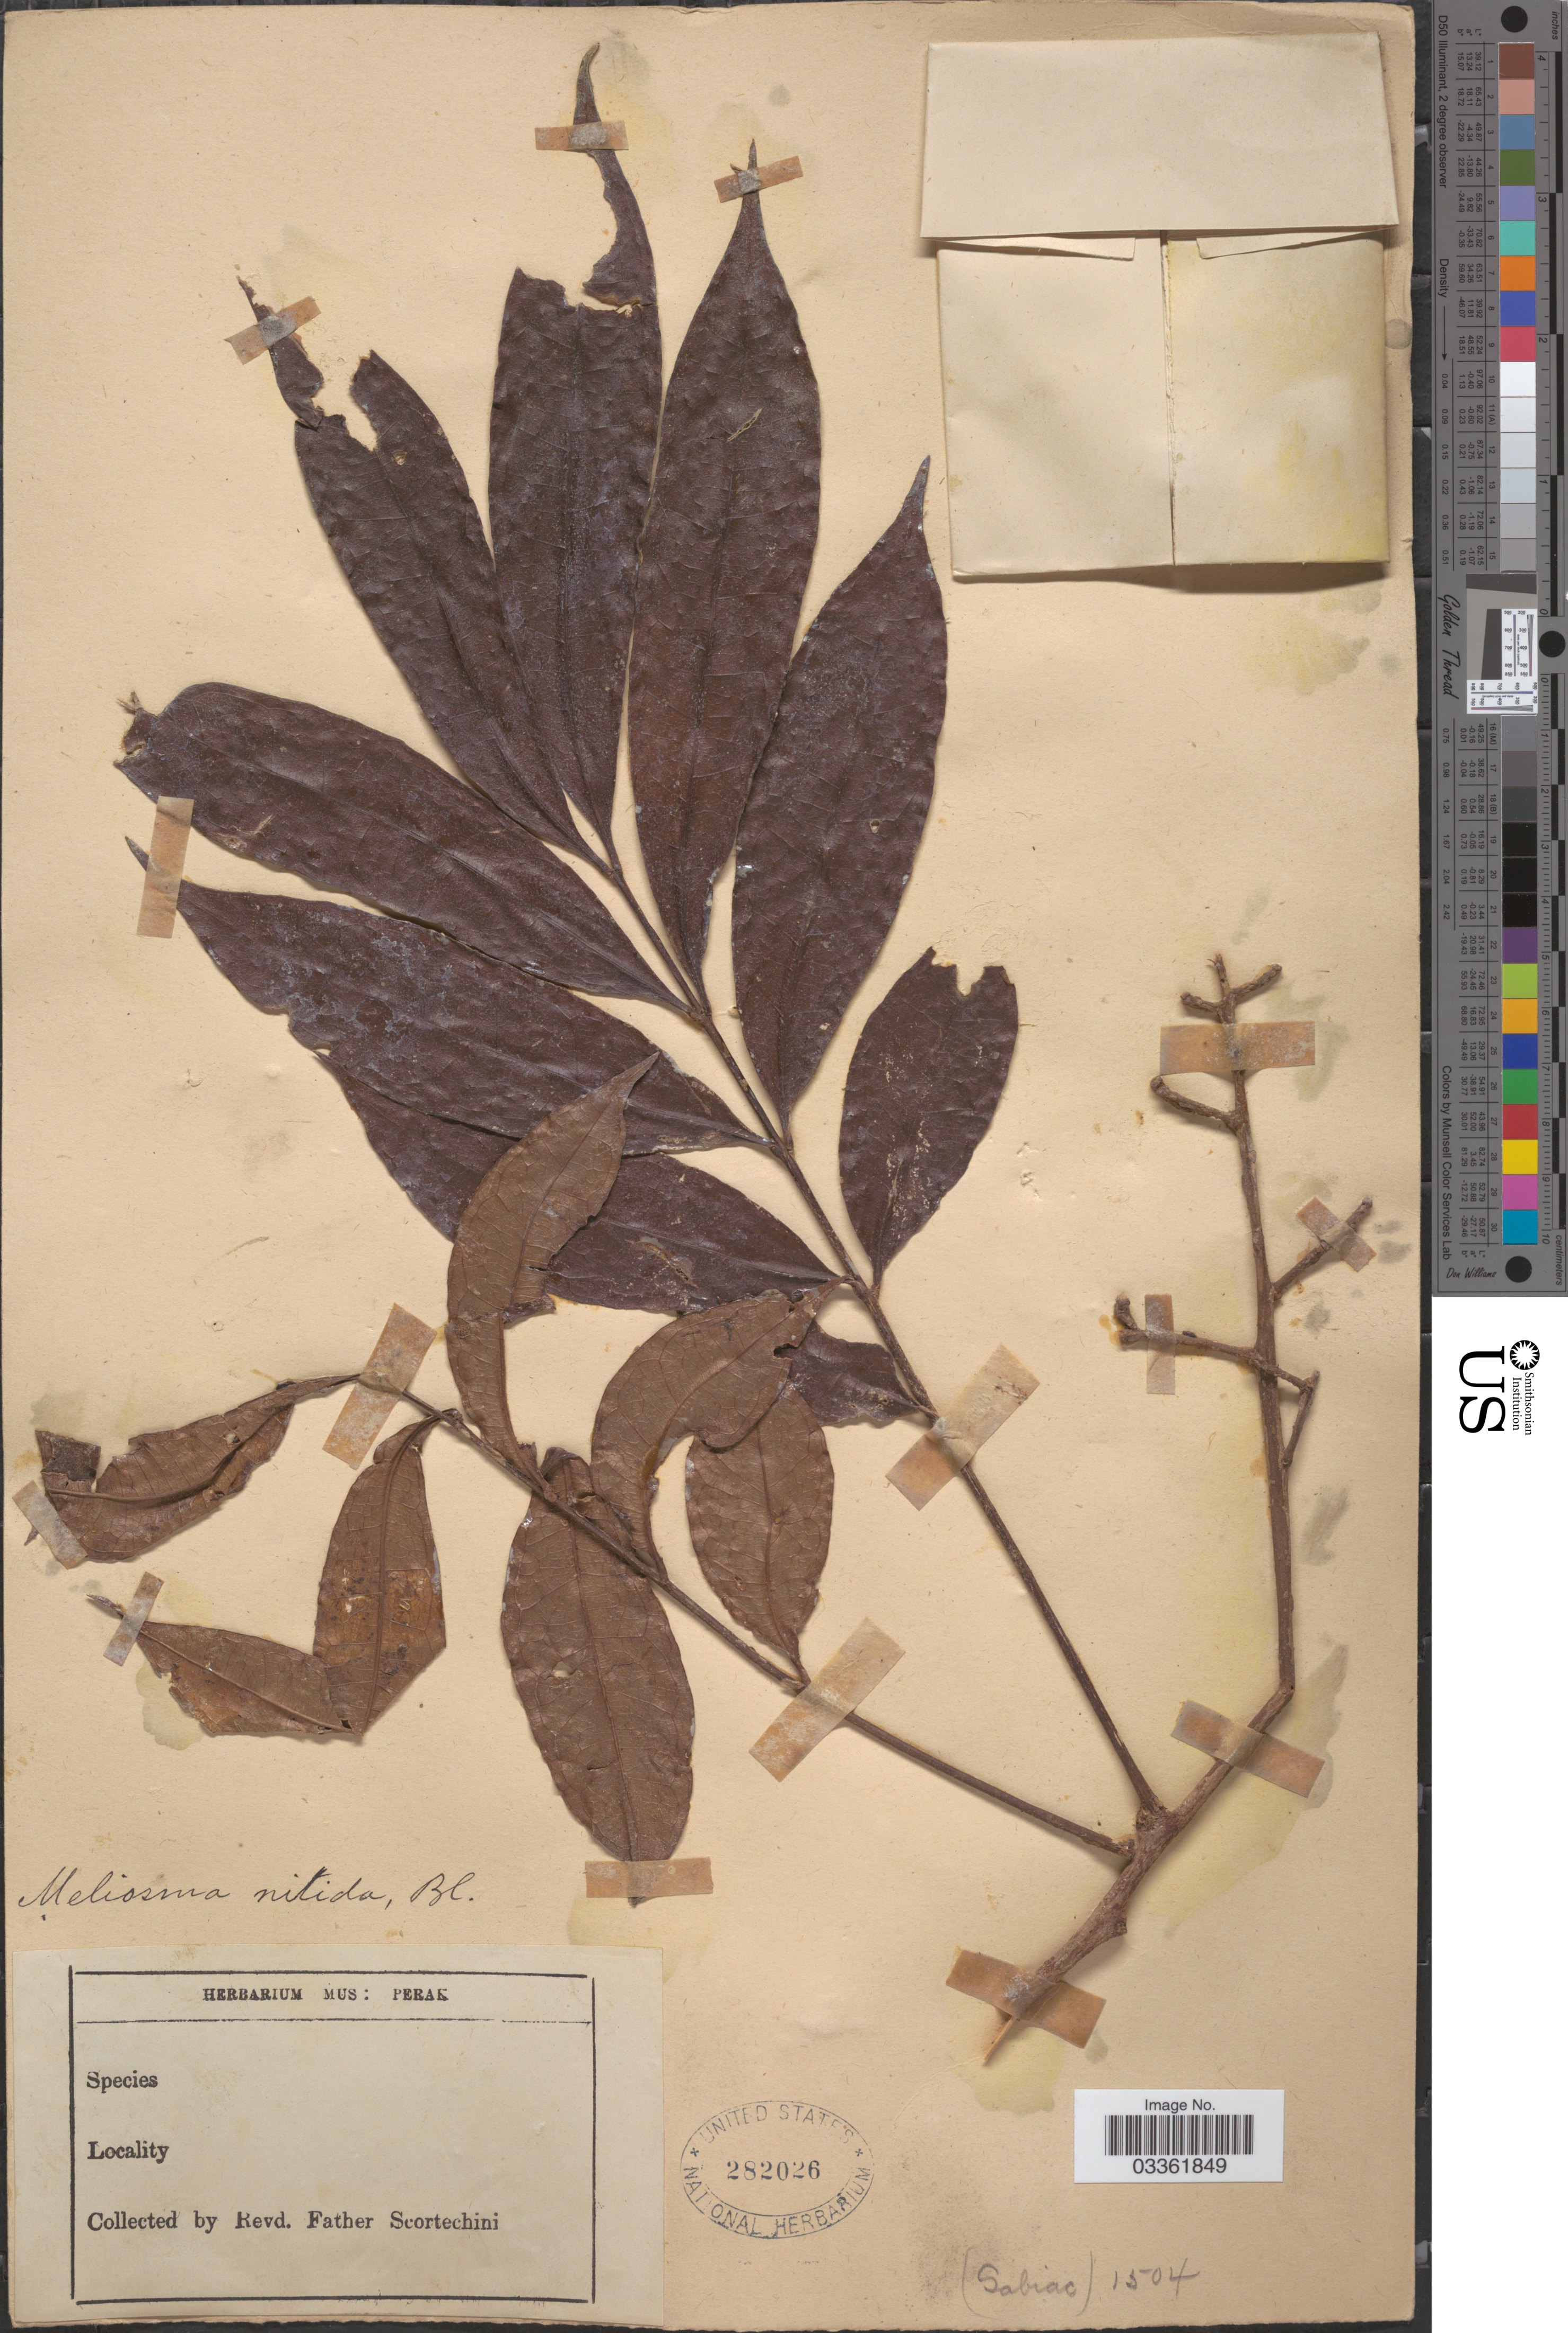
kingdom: Plantae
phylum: Tracheophyta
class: Magnoliopsida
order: Proteales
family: Sabiaceae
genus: Meliosma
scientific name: Meliosma sumatrana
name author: (Jack) Walp.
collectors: Fr. Scortechini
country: Malaysia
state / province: Perak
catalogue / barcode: US 282026